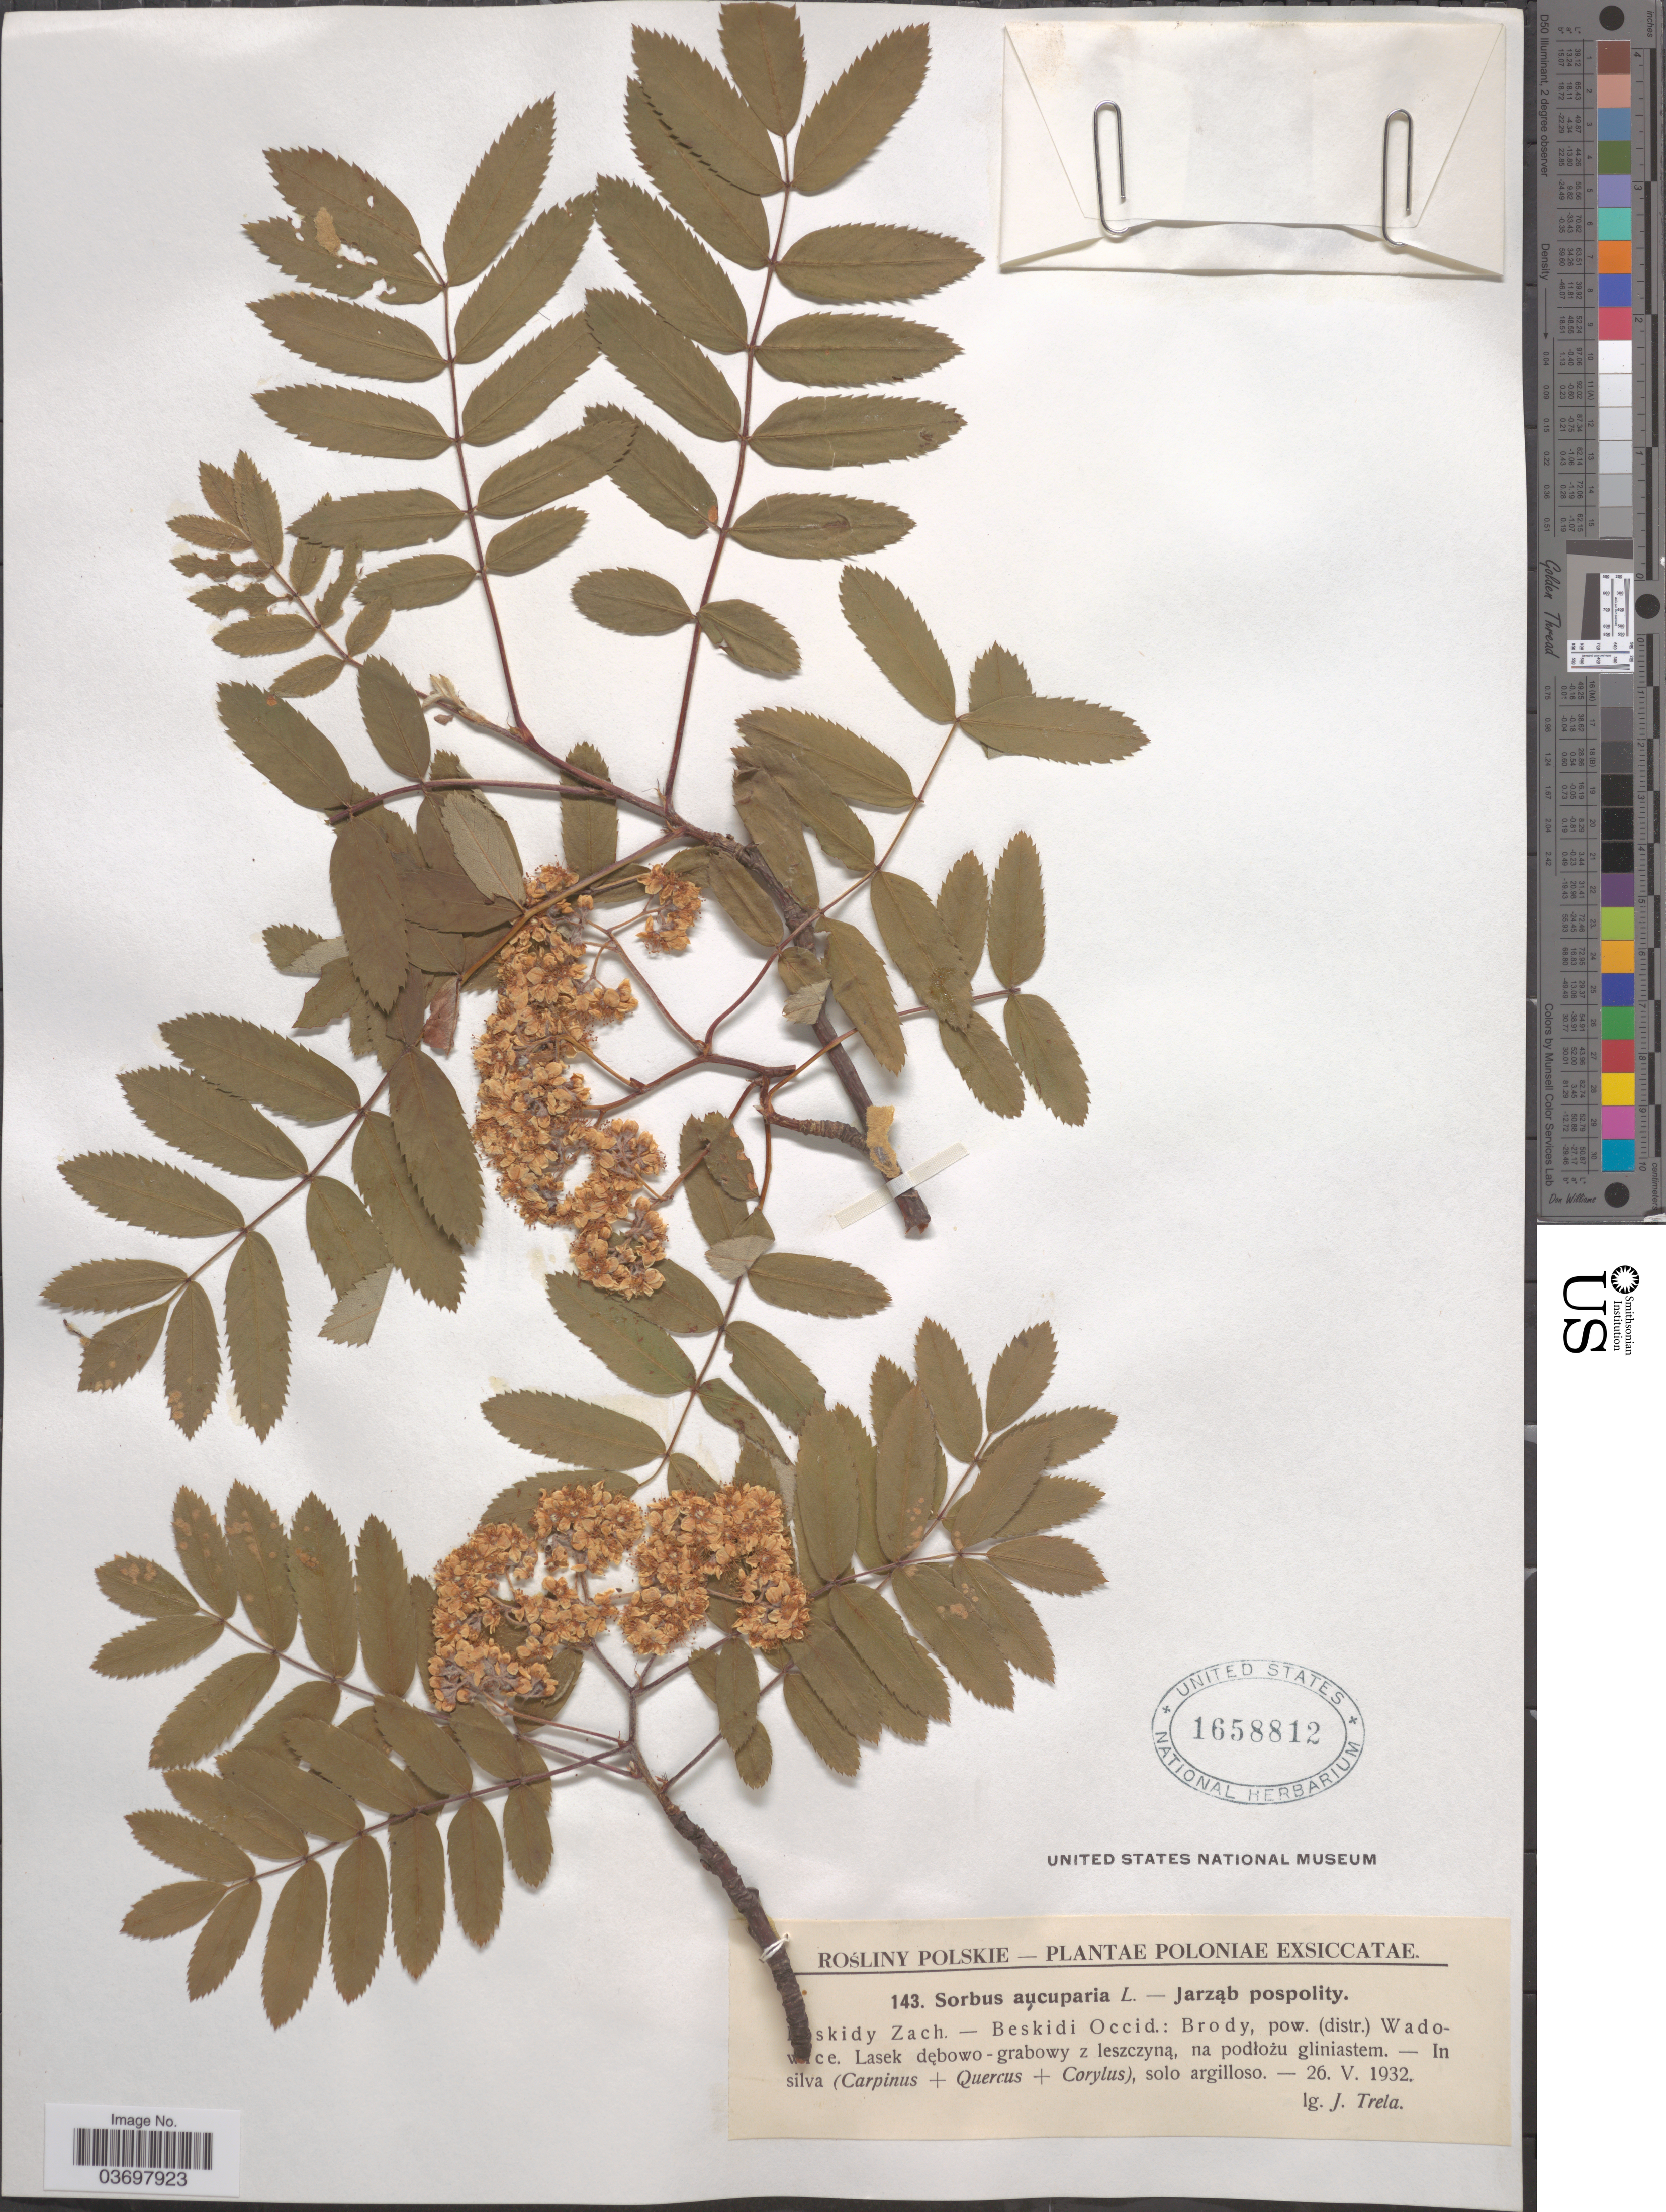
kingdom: Plantae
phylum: Tracheophyta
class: Magnoliopsida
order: Rosales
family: Rosaceae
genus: Sorbus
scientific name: Sorbus aucuparia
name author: L.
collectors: J. Trela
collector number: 143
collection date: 1932-05-26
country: Poland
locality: [illegible text]skidy Zach. - Beskidi Occid.: Brody, pow. (distr.) Wadow[illegible text]ce Lasek dębowo.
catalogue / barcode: US 1658812